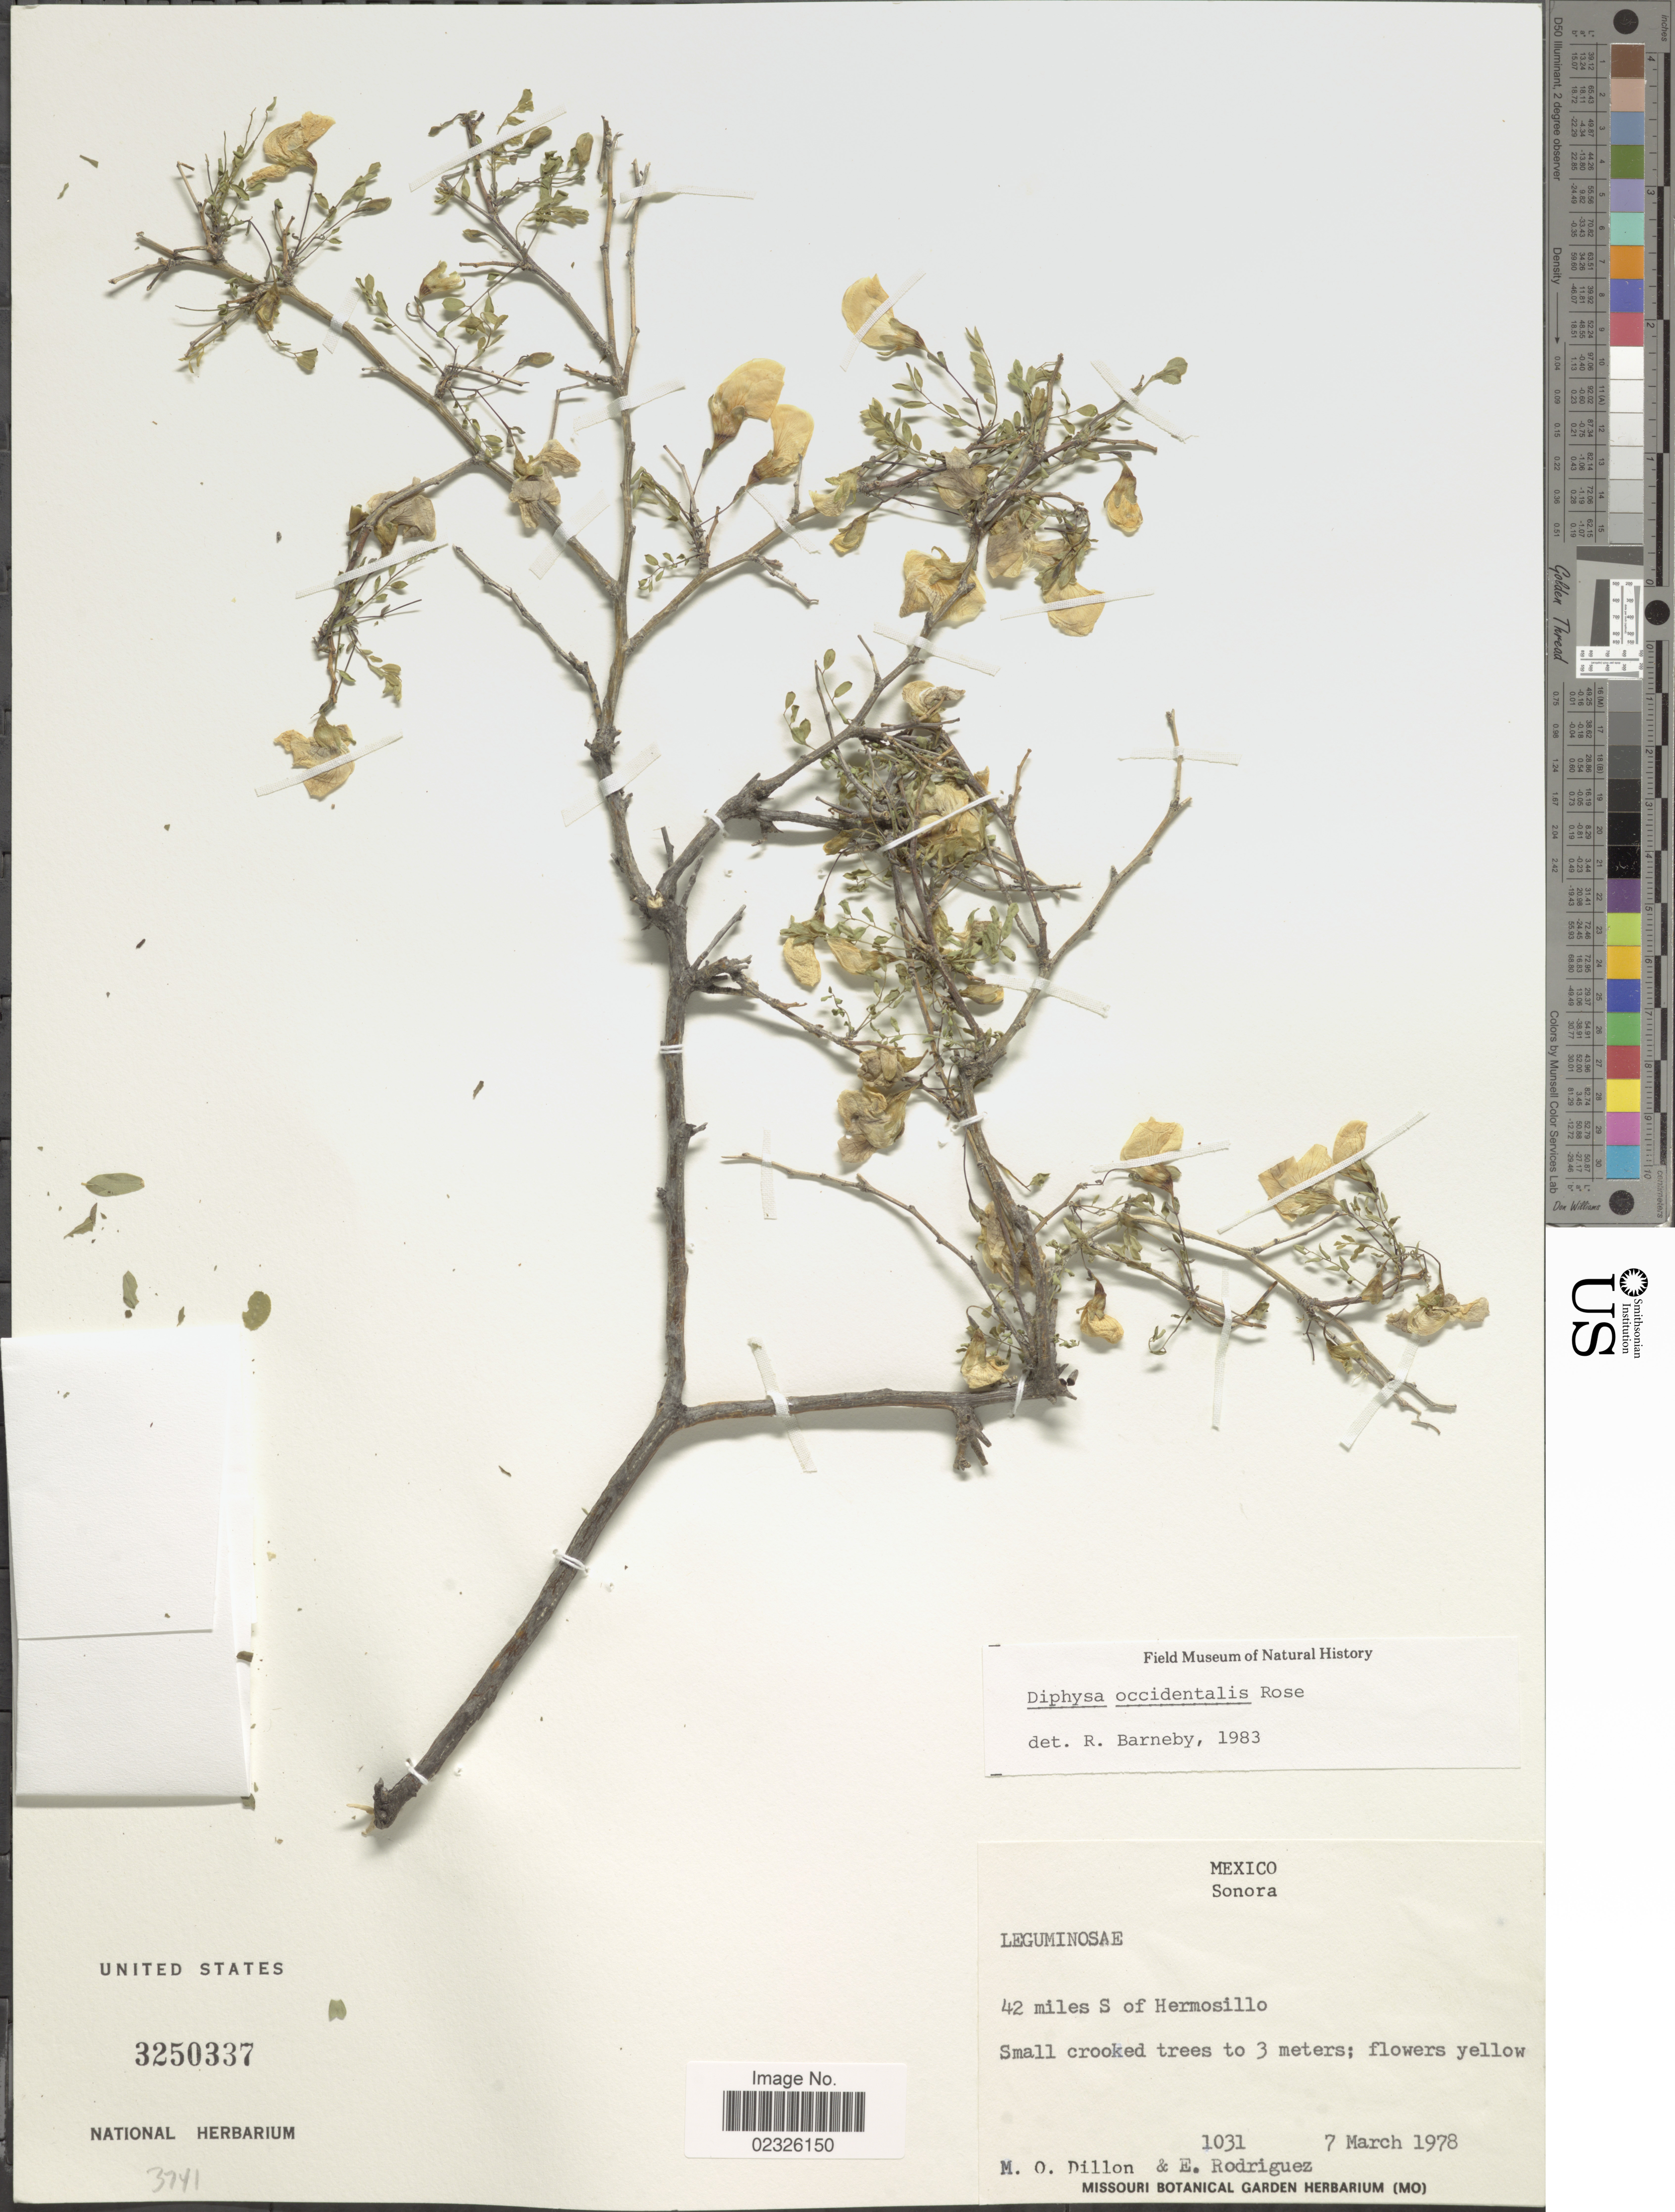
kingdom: Plantae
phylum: Tracheophyta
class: Magnoliopsida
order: Fabales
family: Fabaceae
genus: Diphysa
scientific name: Diphysa occidentalis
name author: Rose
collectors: M. O. Dillon & E. Rodriguez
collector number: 1031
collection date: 1978-03-07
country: Mexico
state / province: Sonora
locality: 42 miles S of Hermosillo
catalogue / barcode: US 3250337